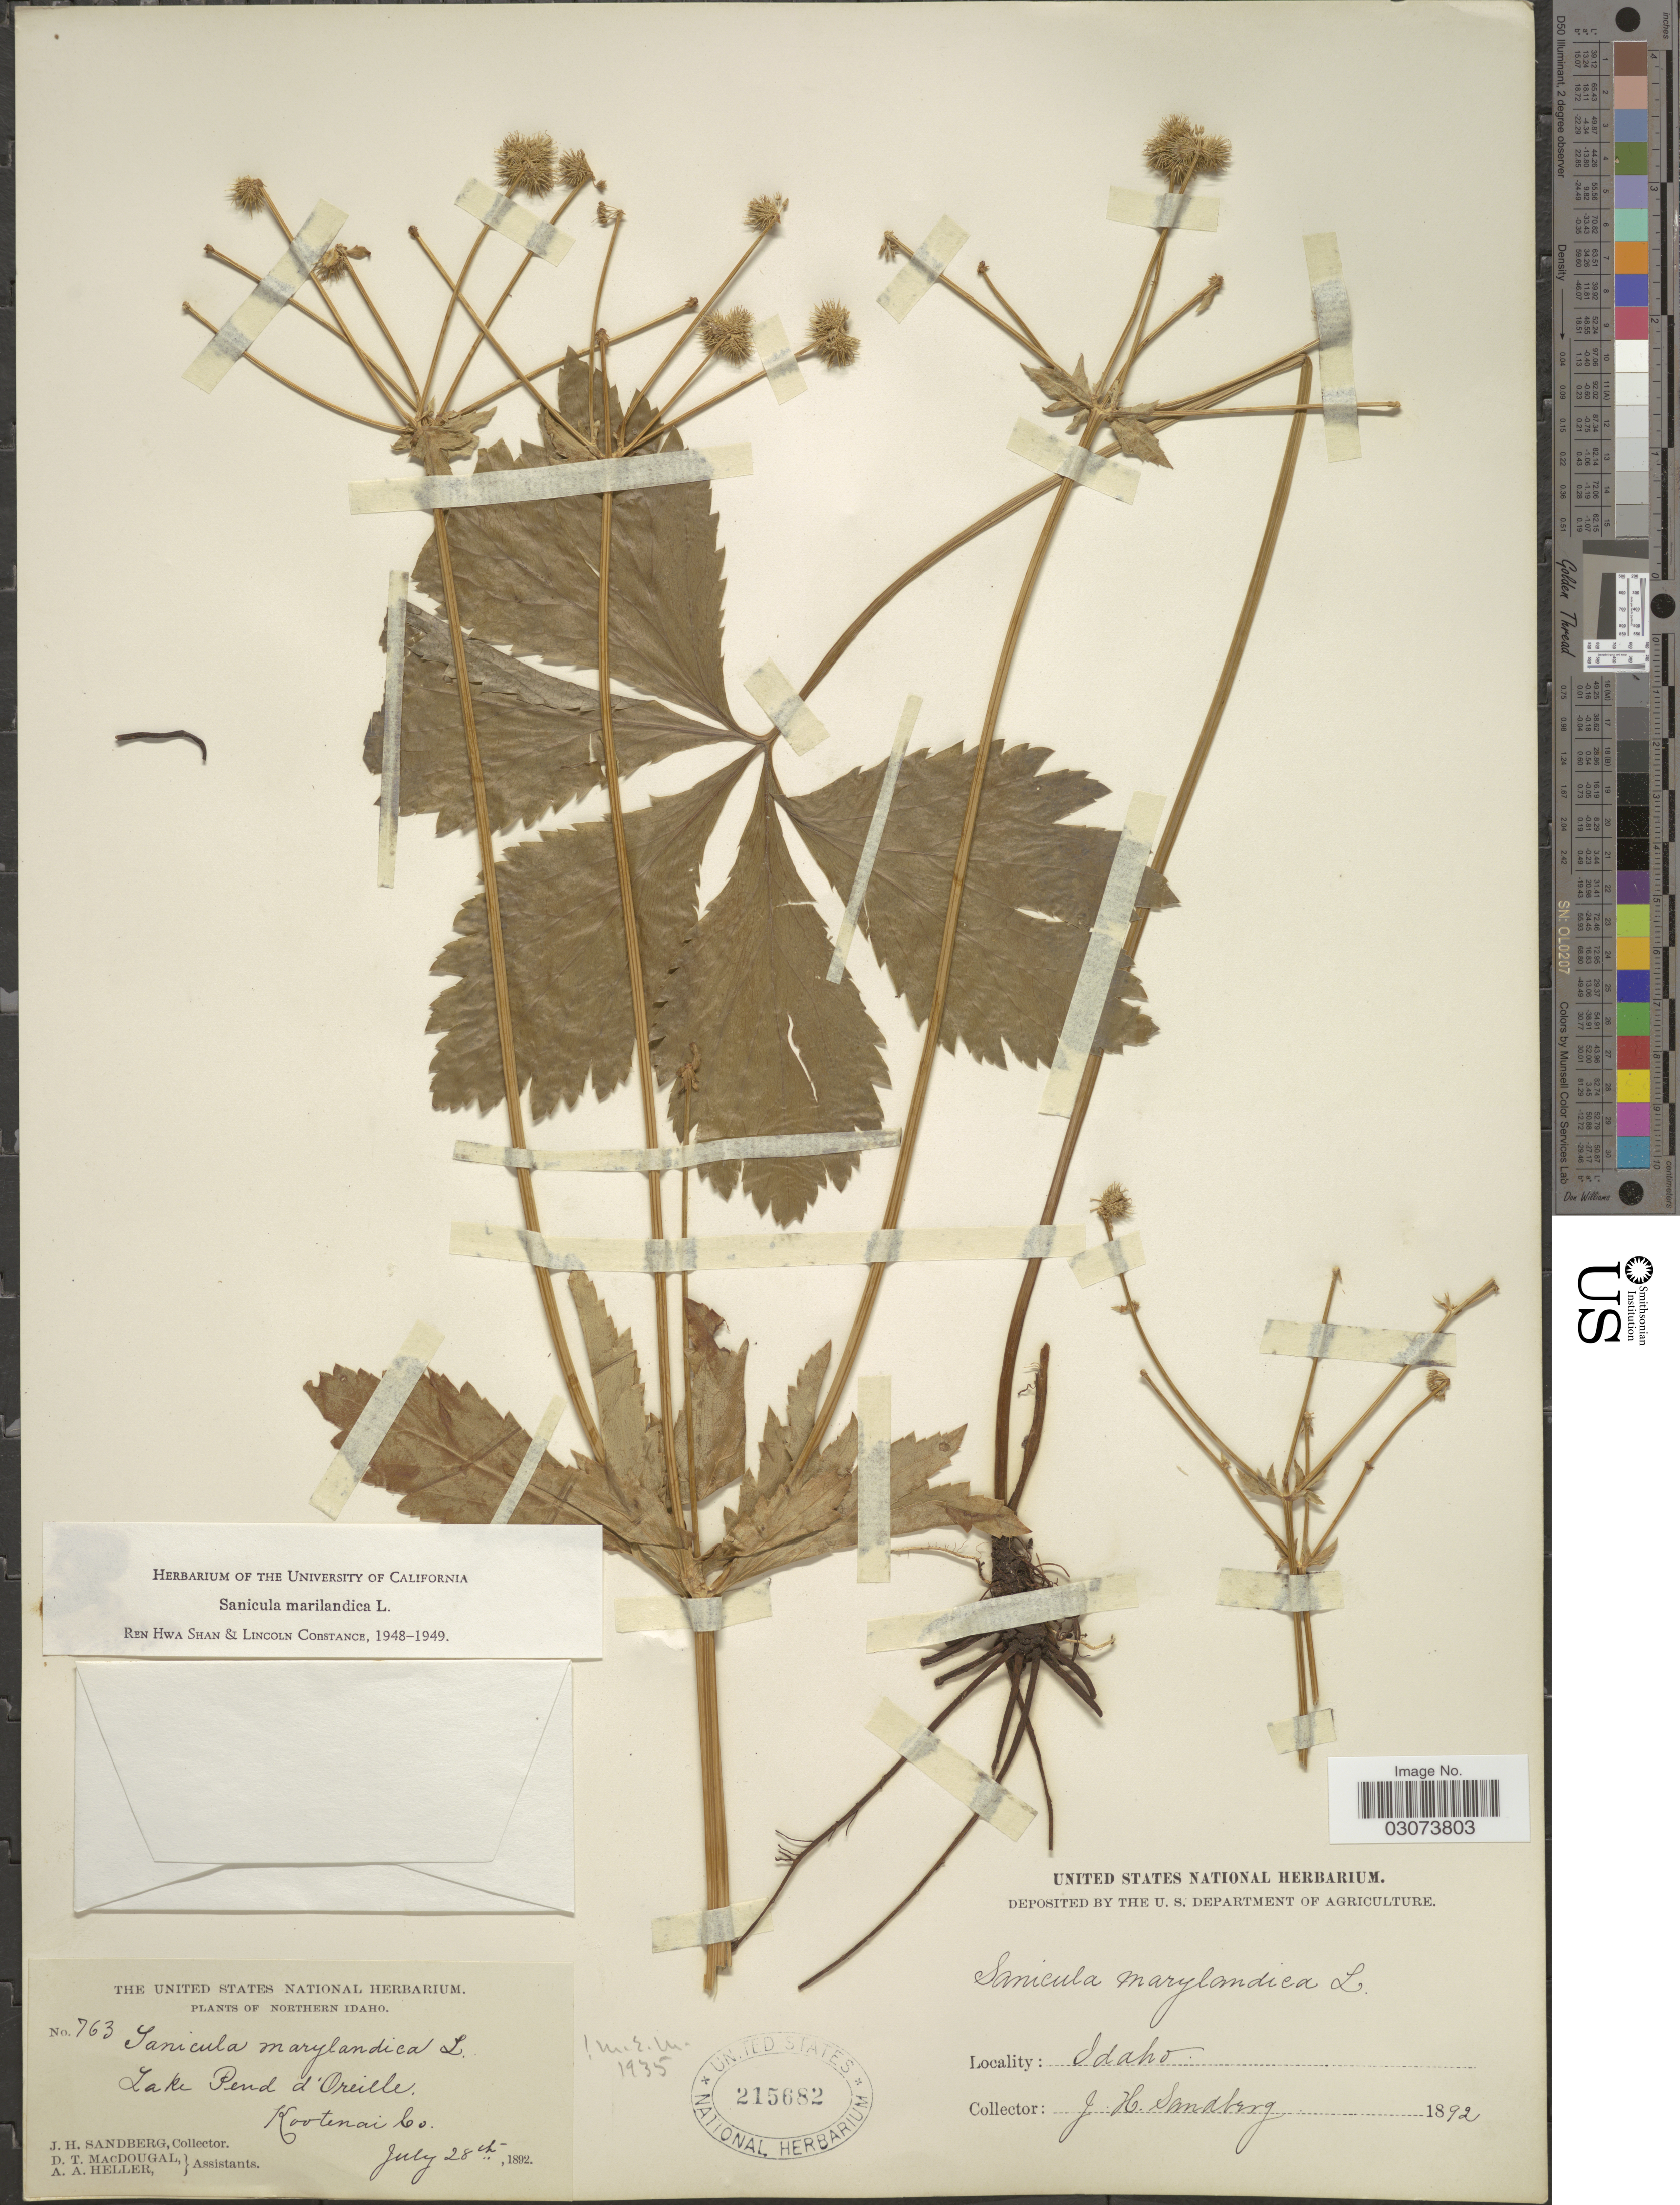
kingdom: Plantae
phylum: Tracheophyta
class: Magnoliopsida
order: Apiales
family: Apiaceae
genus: Sanicula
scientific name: Sanicula marilandica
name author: L.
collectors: J. H. Sandberg, D. T. MacDougal & A. A. Heller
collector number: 763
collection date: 1892-07-28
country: United States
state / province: Idaho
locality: Northern Idaho. Lake Pend d'Oreille. Kootenai Co.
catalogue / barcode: US 215682